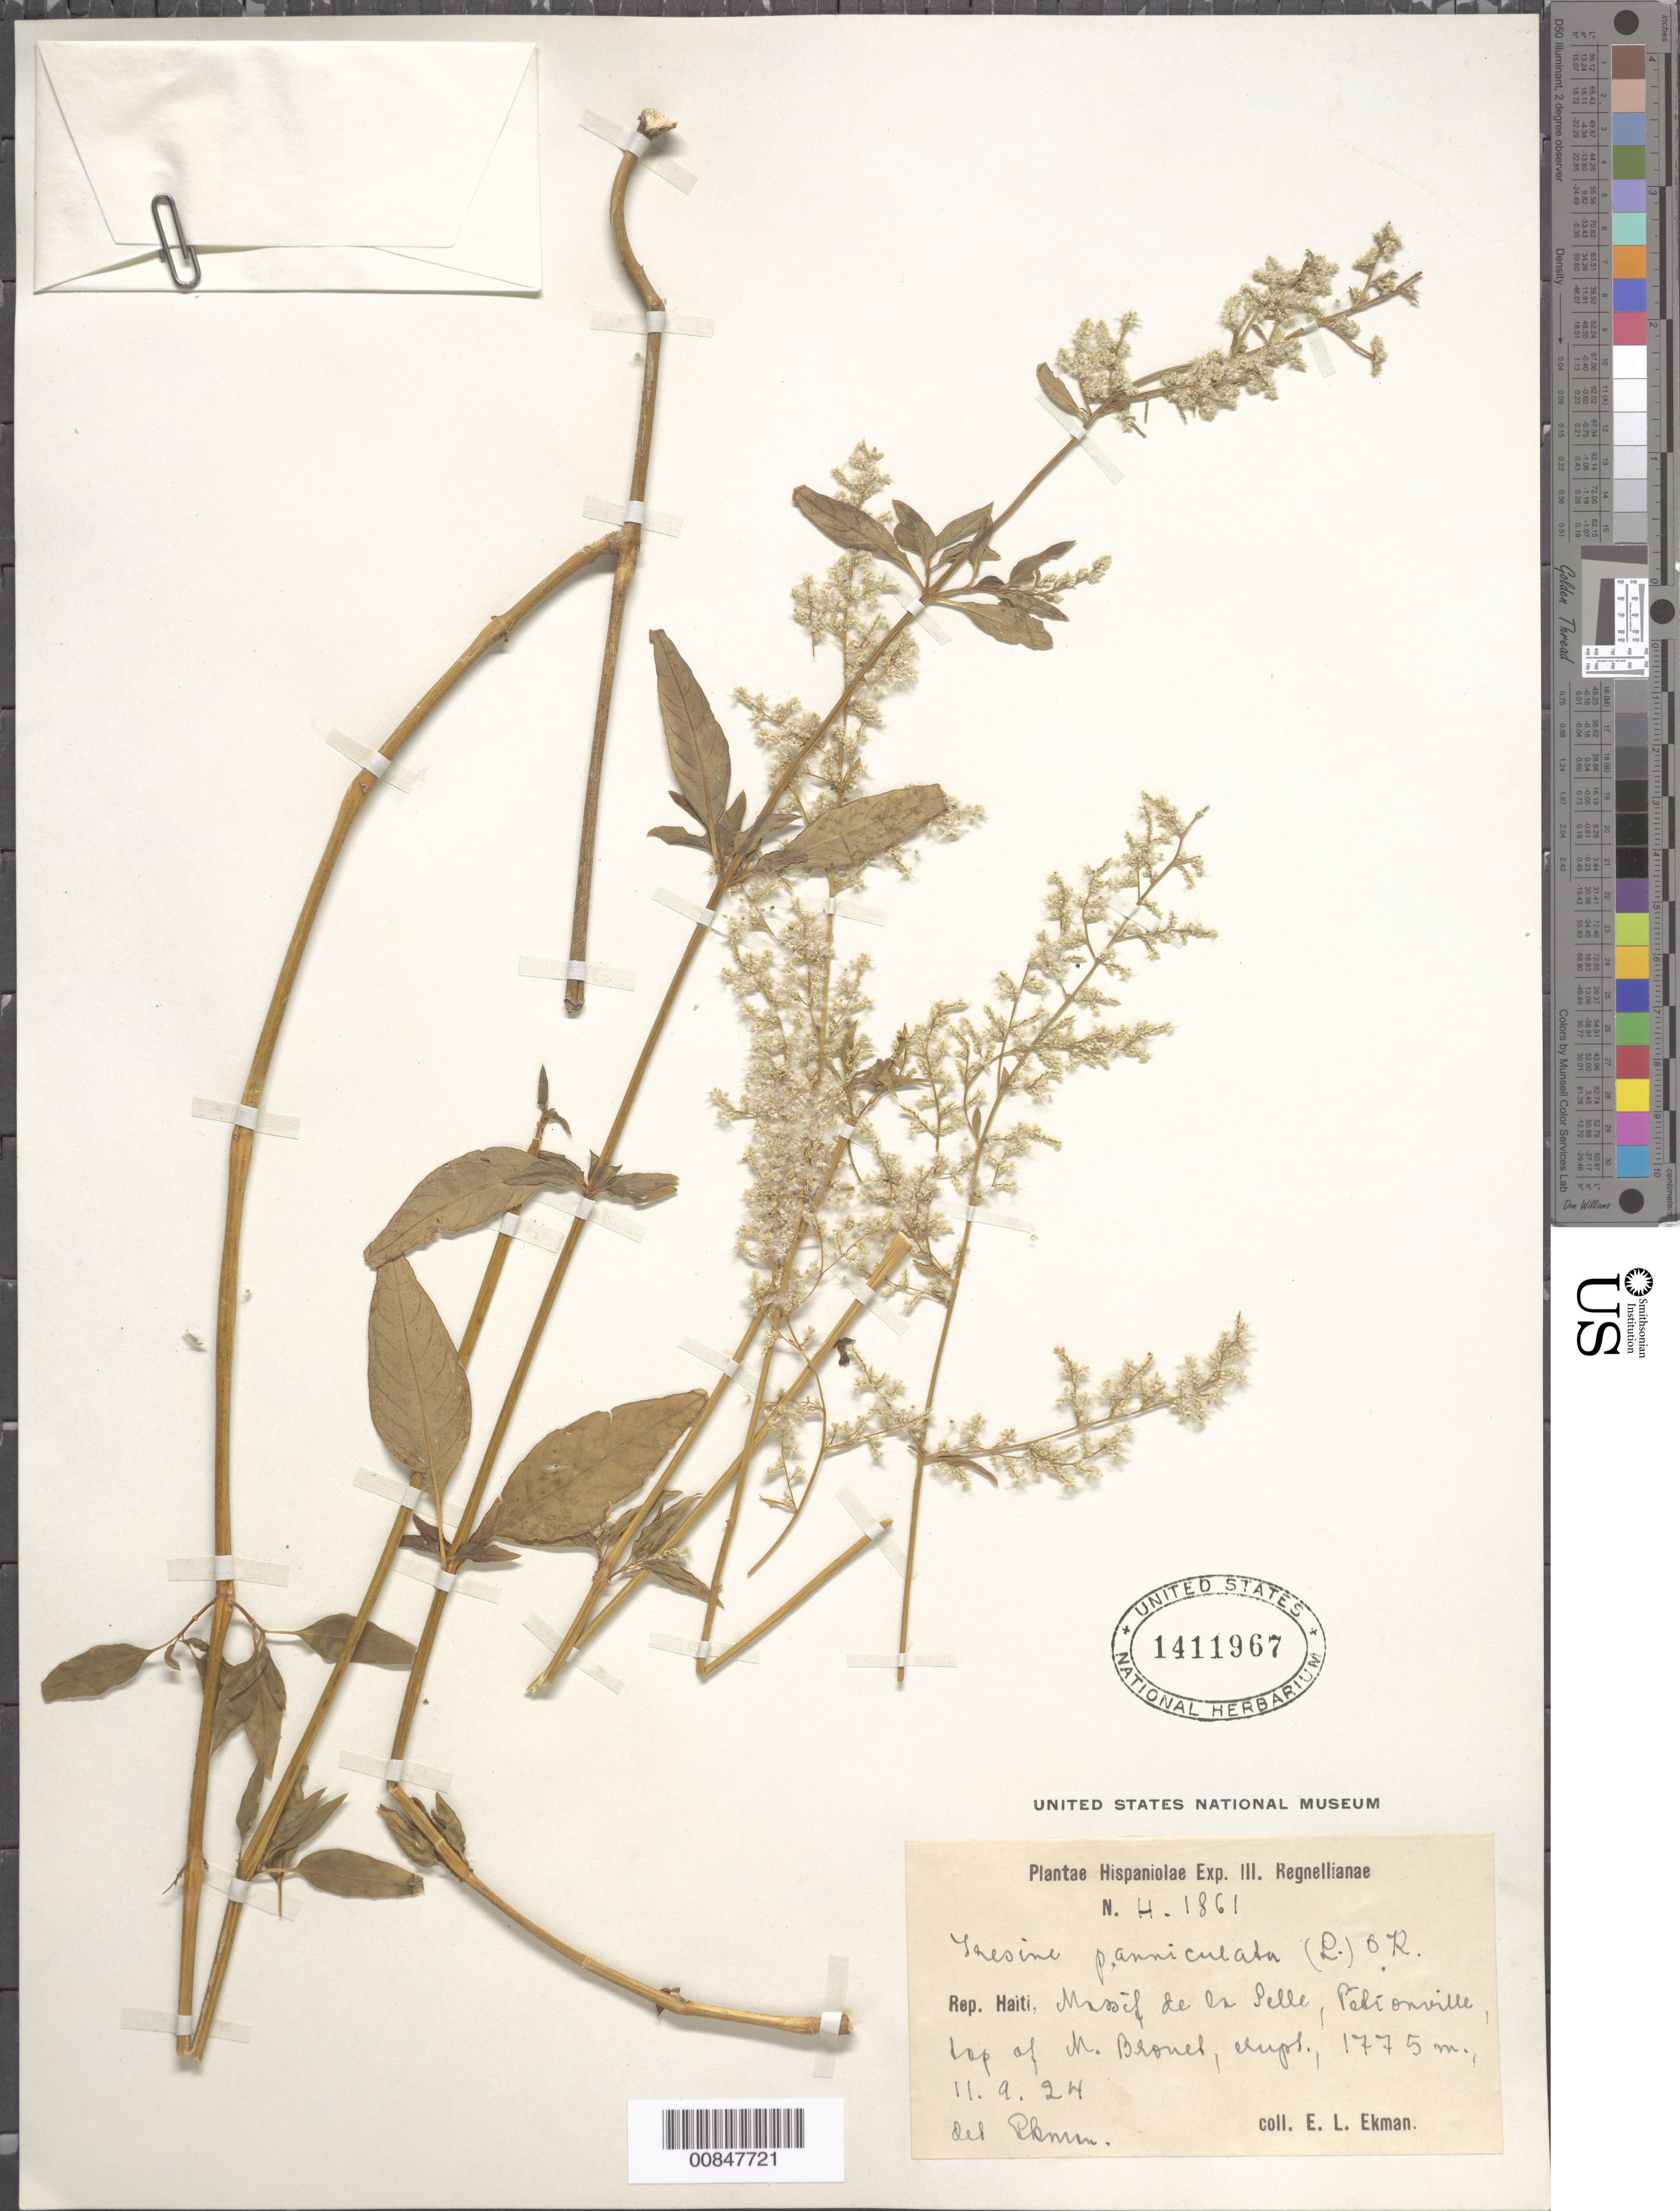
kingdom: Plantae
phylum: Tracheophyta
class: Magnoliopsida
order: Caryophyllales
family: Amaranthaceae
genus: Iresine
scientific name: Iresine diffusa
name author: Humb. & Bonpl. ex Willd.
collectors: E. L. Ekman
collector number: H 1861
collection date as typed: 11 Sep 1924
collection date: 1924-09-11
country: Haiti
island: Hispaniola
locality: Massif de la Selle, Pétionville, top of M. Brouet.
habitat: Erupt.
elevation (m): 1775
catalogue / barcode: US 1411967